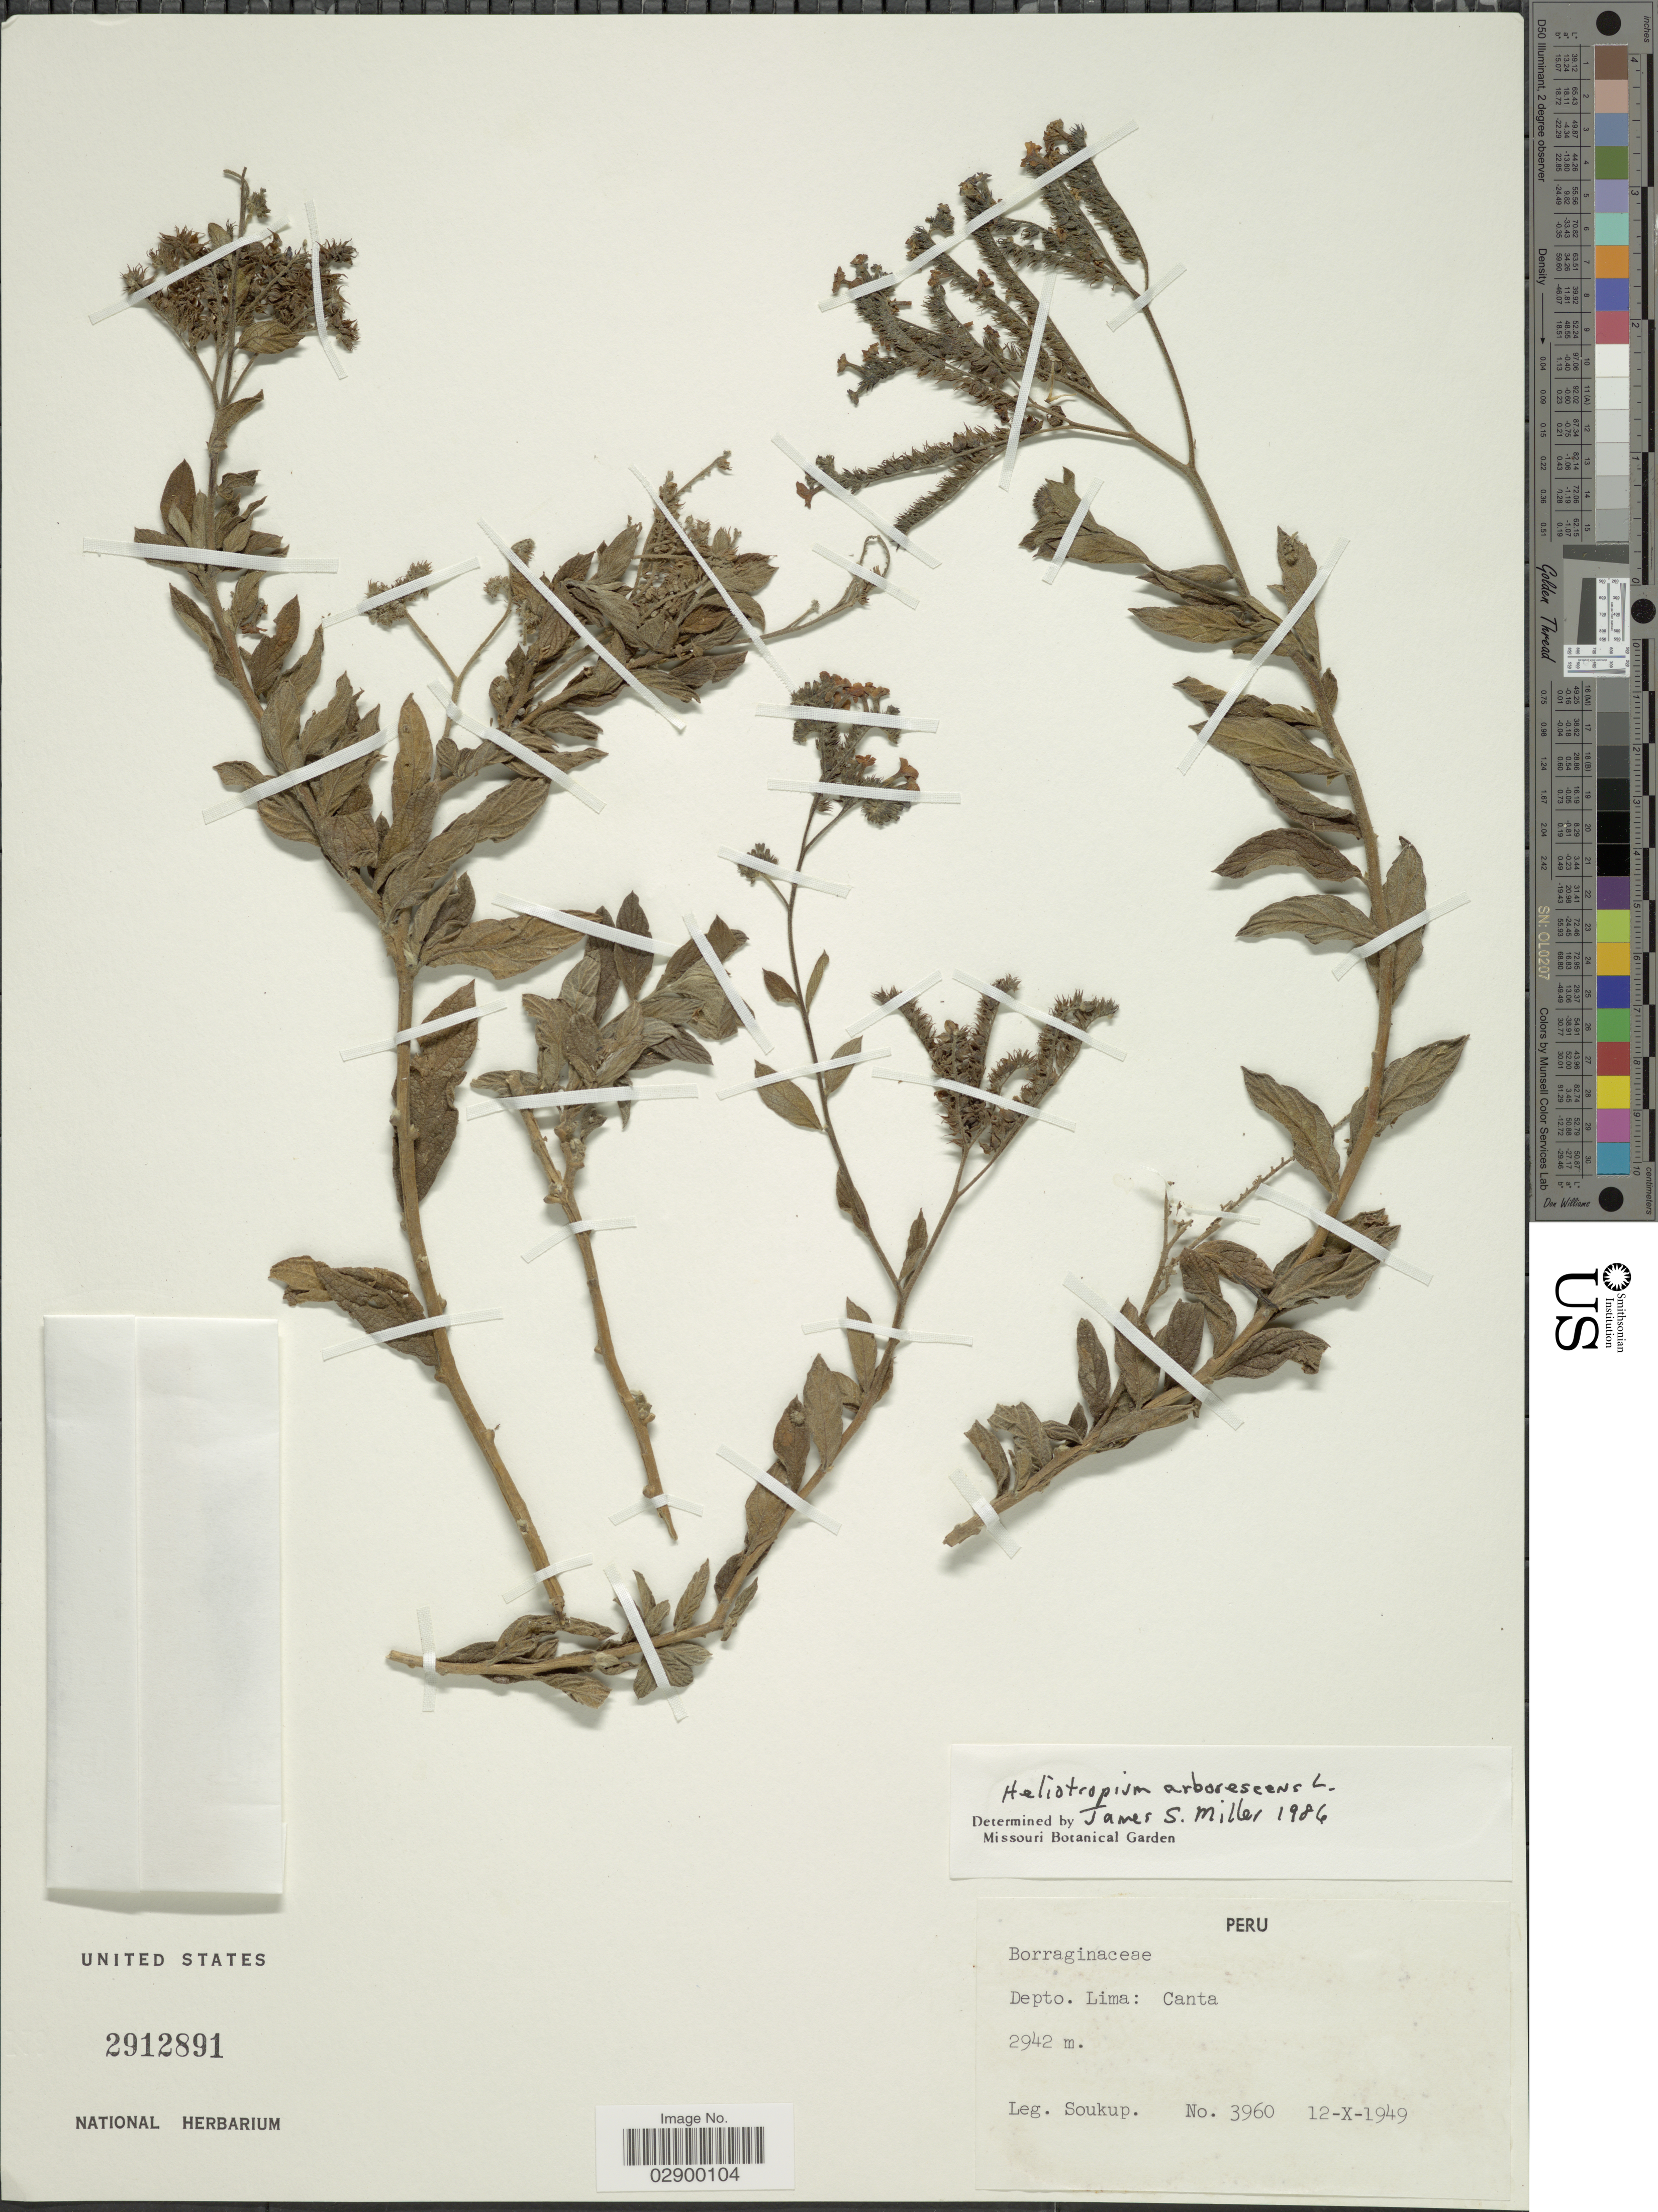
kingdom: Plantae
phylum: Tracheophyta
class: Magnoliopsida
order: Boraginales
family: Heliotropiaceae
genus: Heliotropium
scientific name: Heliotropium arborescens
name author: L.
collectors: -- Soukup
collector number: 3960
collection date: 1949-10-12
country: Peru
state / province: Lima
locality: Depto. Lima: Canta.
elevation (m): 2942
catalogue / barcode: US 2912891